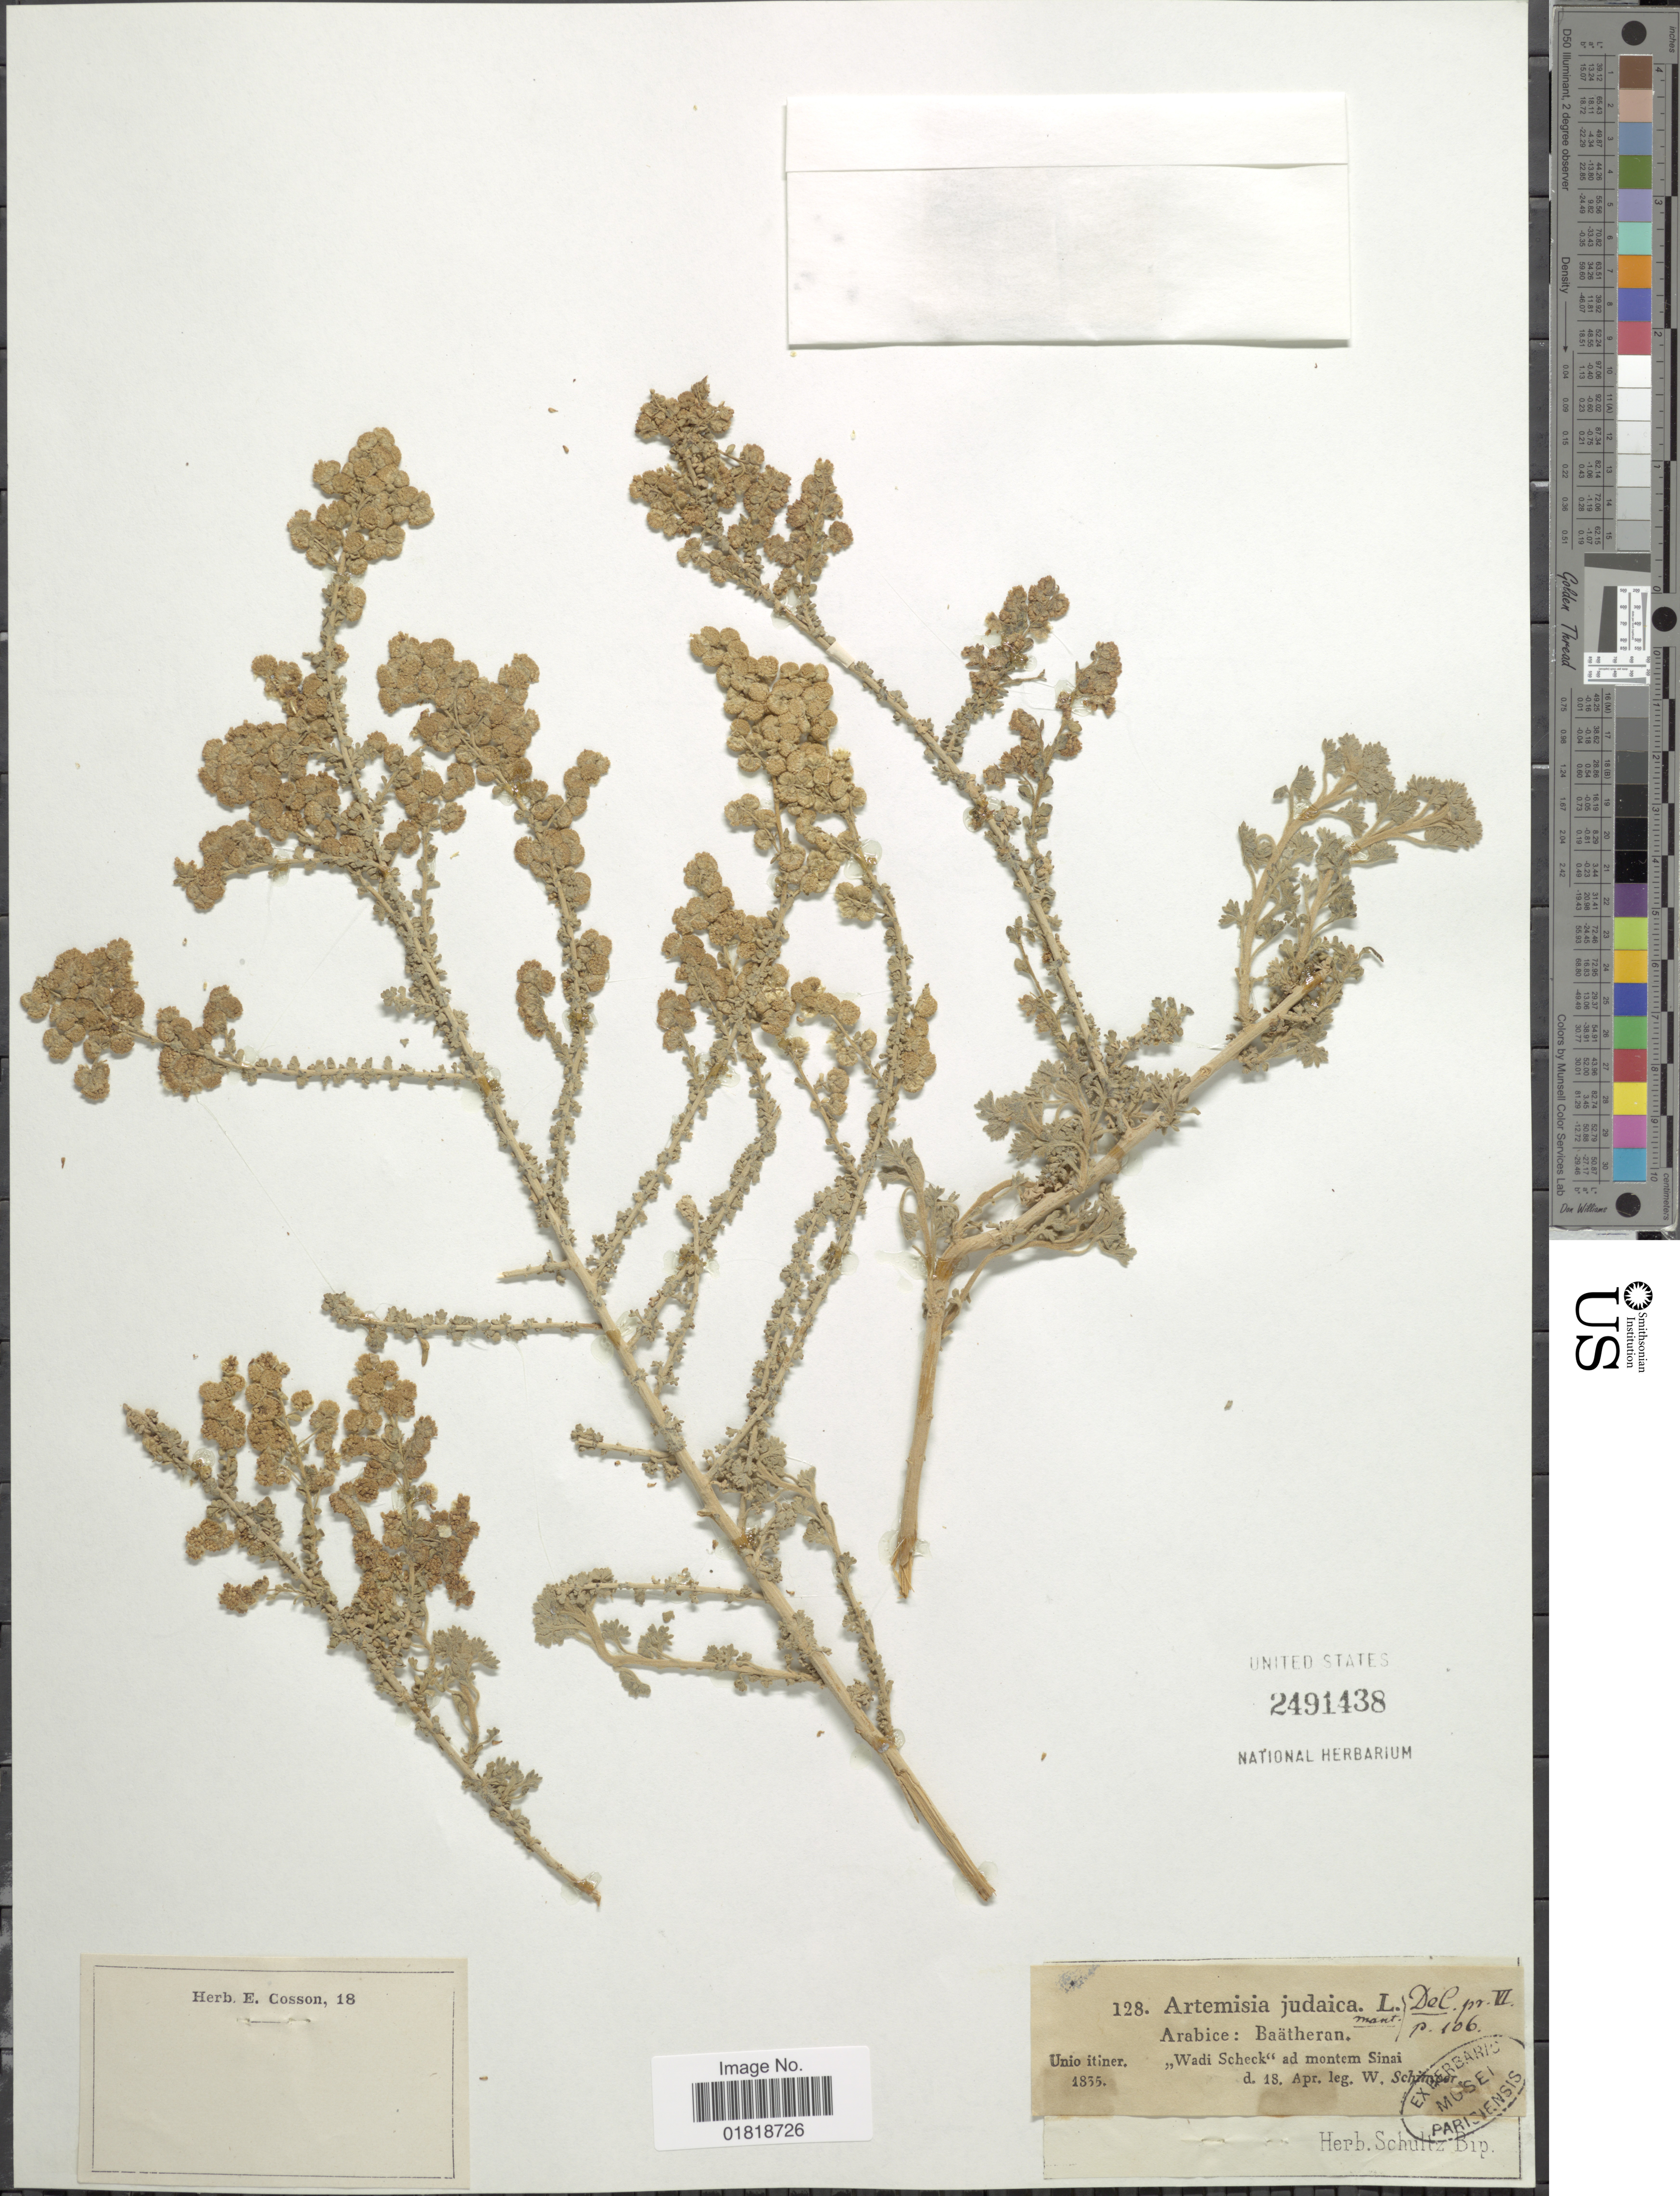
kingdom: Plantae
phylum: Tracheophyta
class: Magnoliopsida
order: Asterales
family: Asteraceae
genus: Artemisia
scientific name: Artemisia judaica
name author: L.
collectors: W. Schimper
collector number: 128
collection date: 1835-04-18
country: Egypt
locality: Arabice: Baätheran, "Wadi Scheck"ad montem Sinai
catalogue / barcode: US 2491438